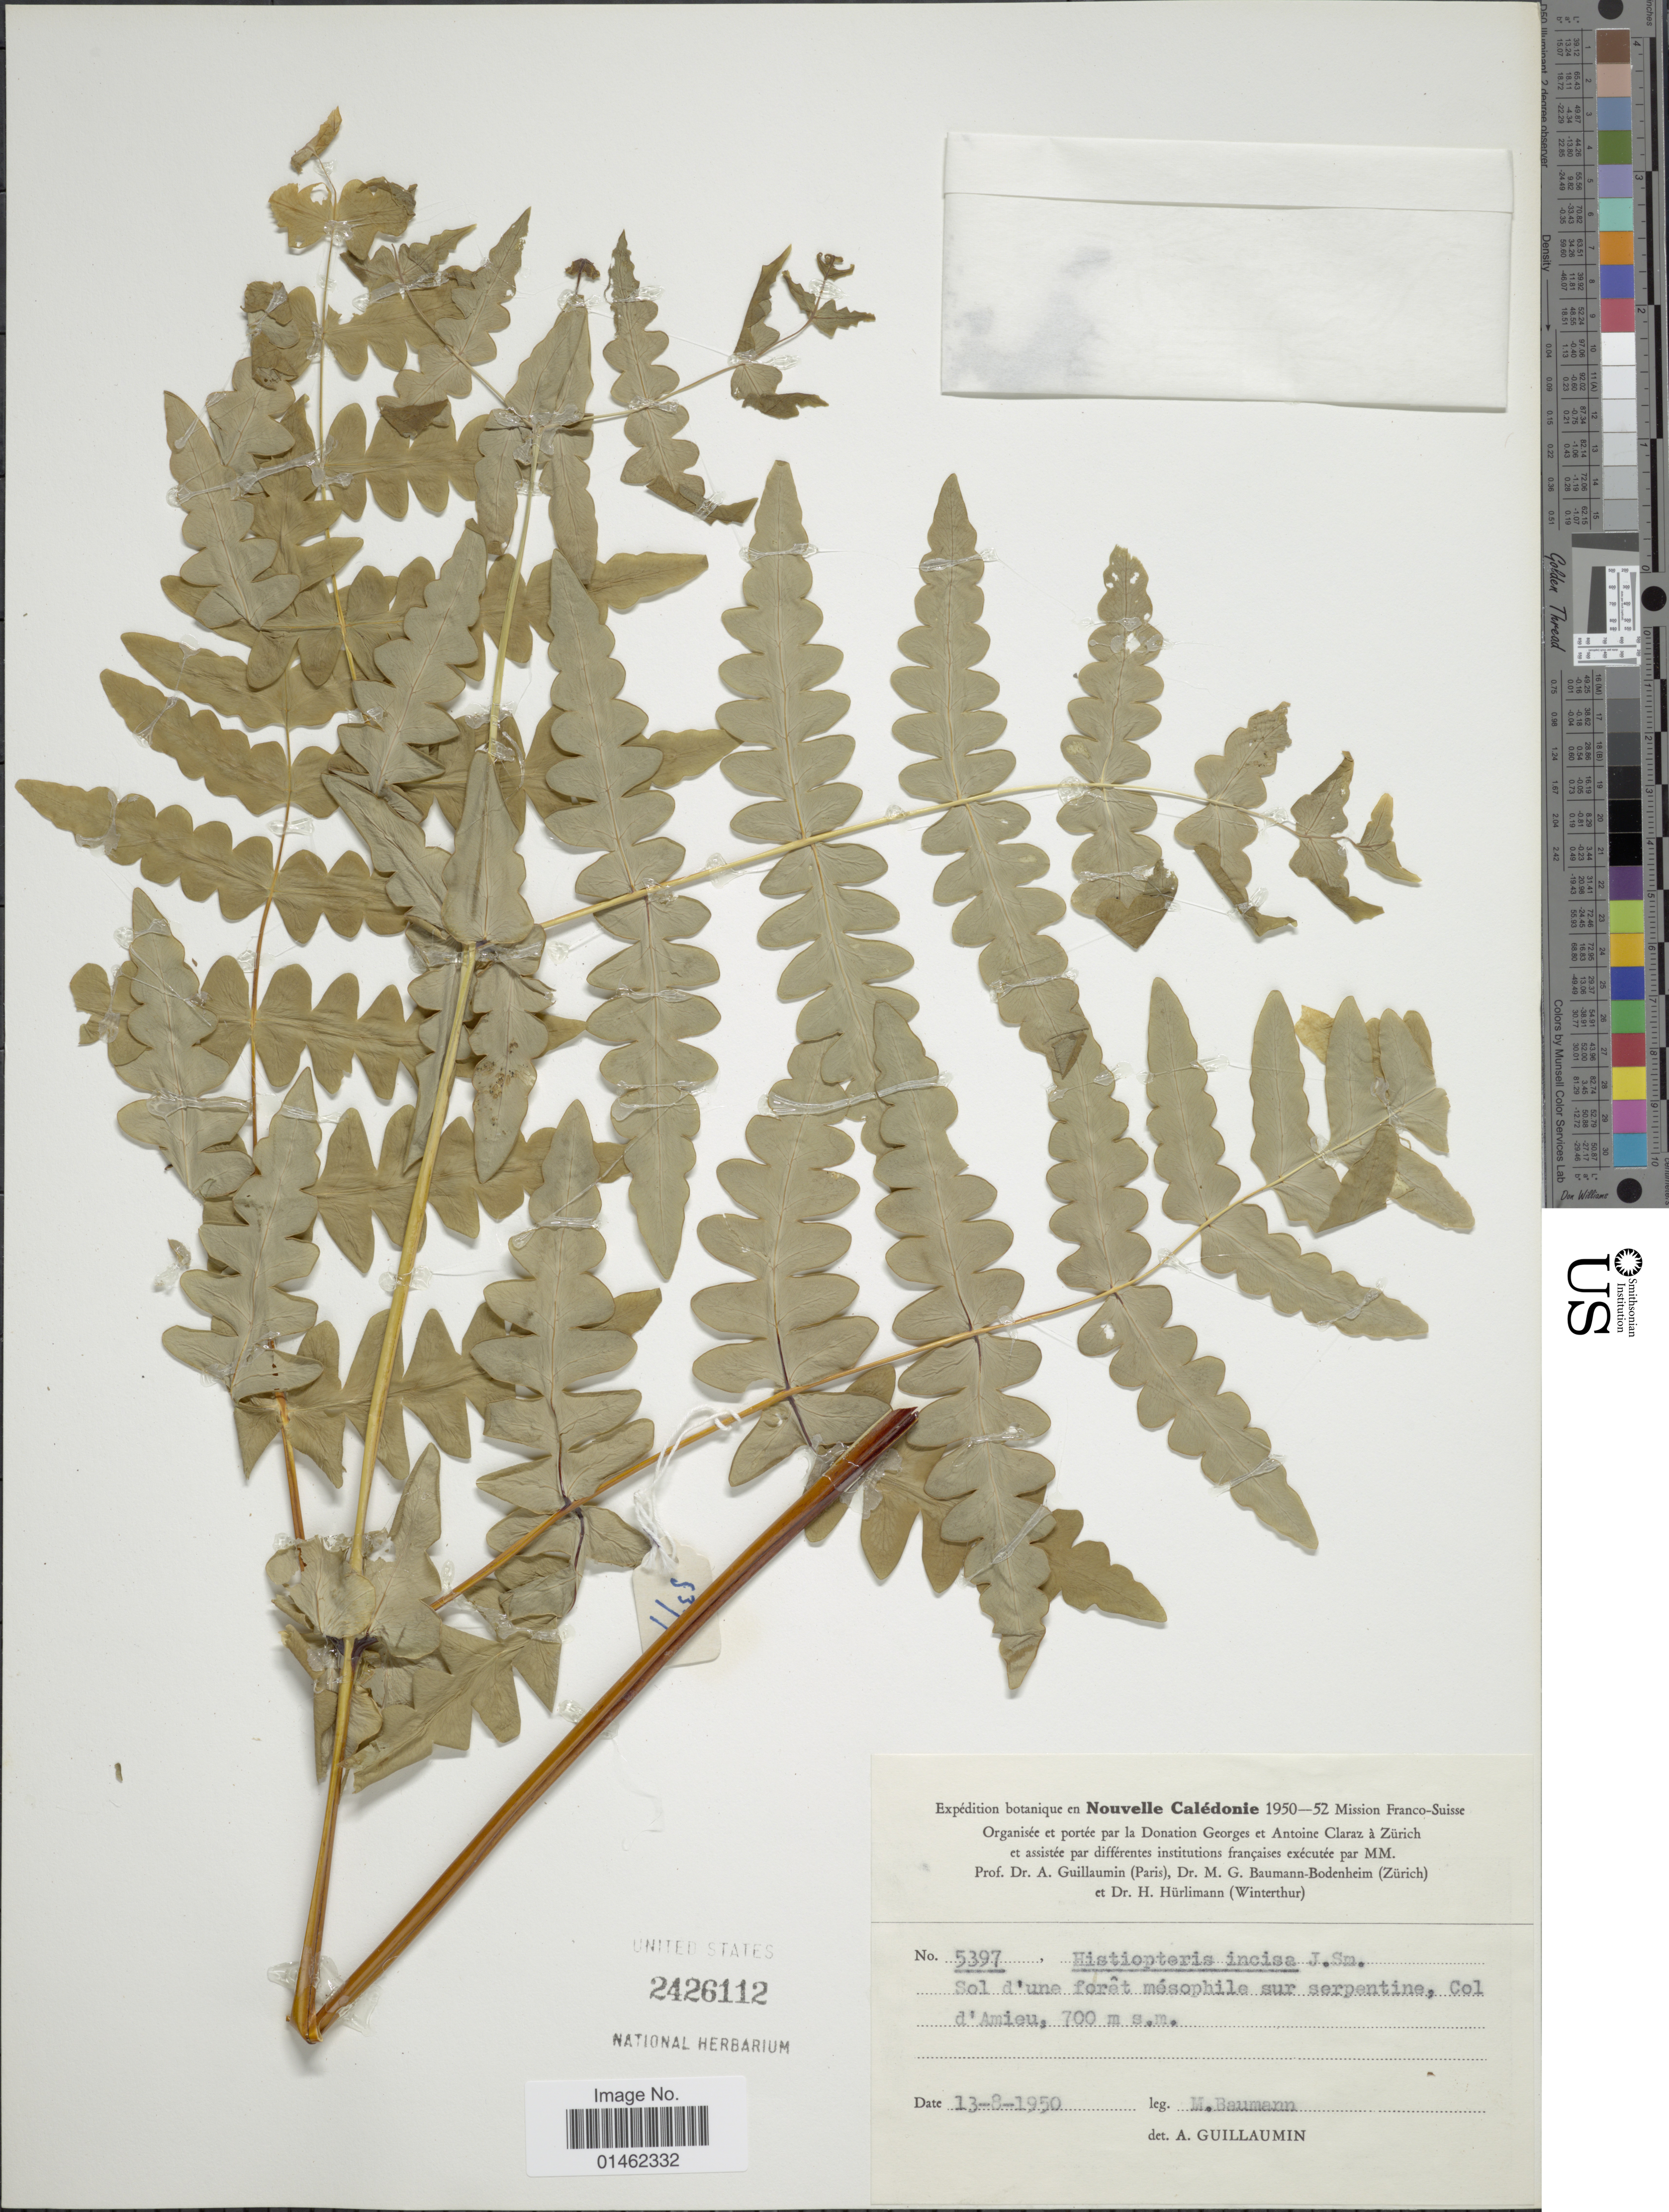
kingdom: Plantae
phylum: Tracheophyta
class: Polypodiopsida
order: Polypodiales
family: Dennstaedtiaceae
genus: Histiopteris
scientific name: Histiopteris incisa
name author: (Thunb.) J. Sm.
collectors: M. Baumann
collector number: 5397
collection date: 1950-08-13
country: New Caledonia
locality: Sol d'une forât mésophile sur serpentine, Col d'Amieu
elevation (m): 700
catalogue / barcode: US 2426112